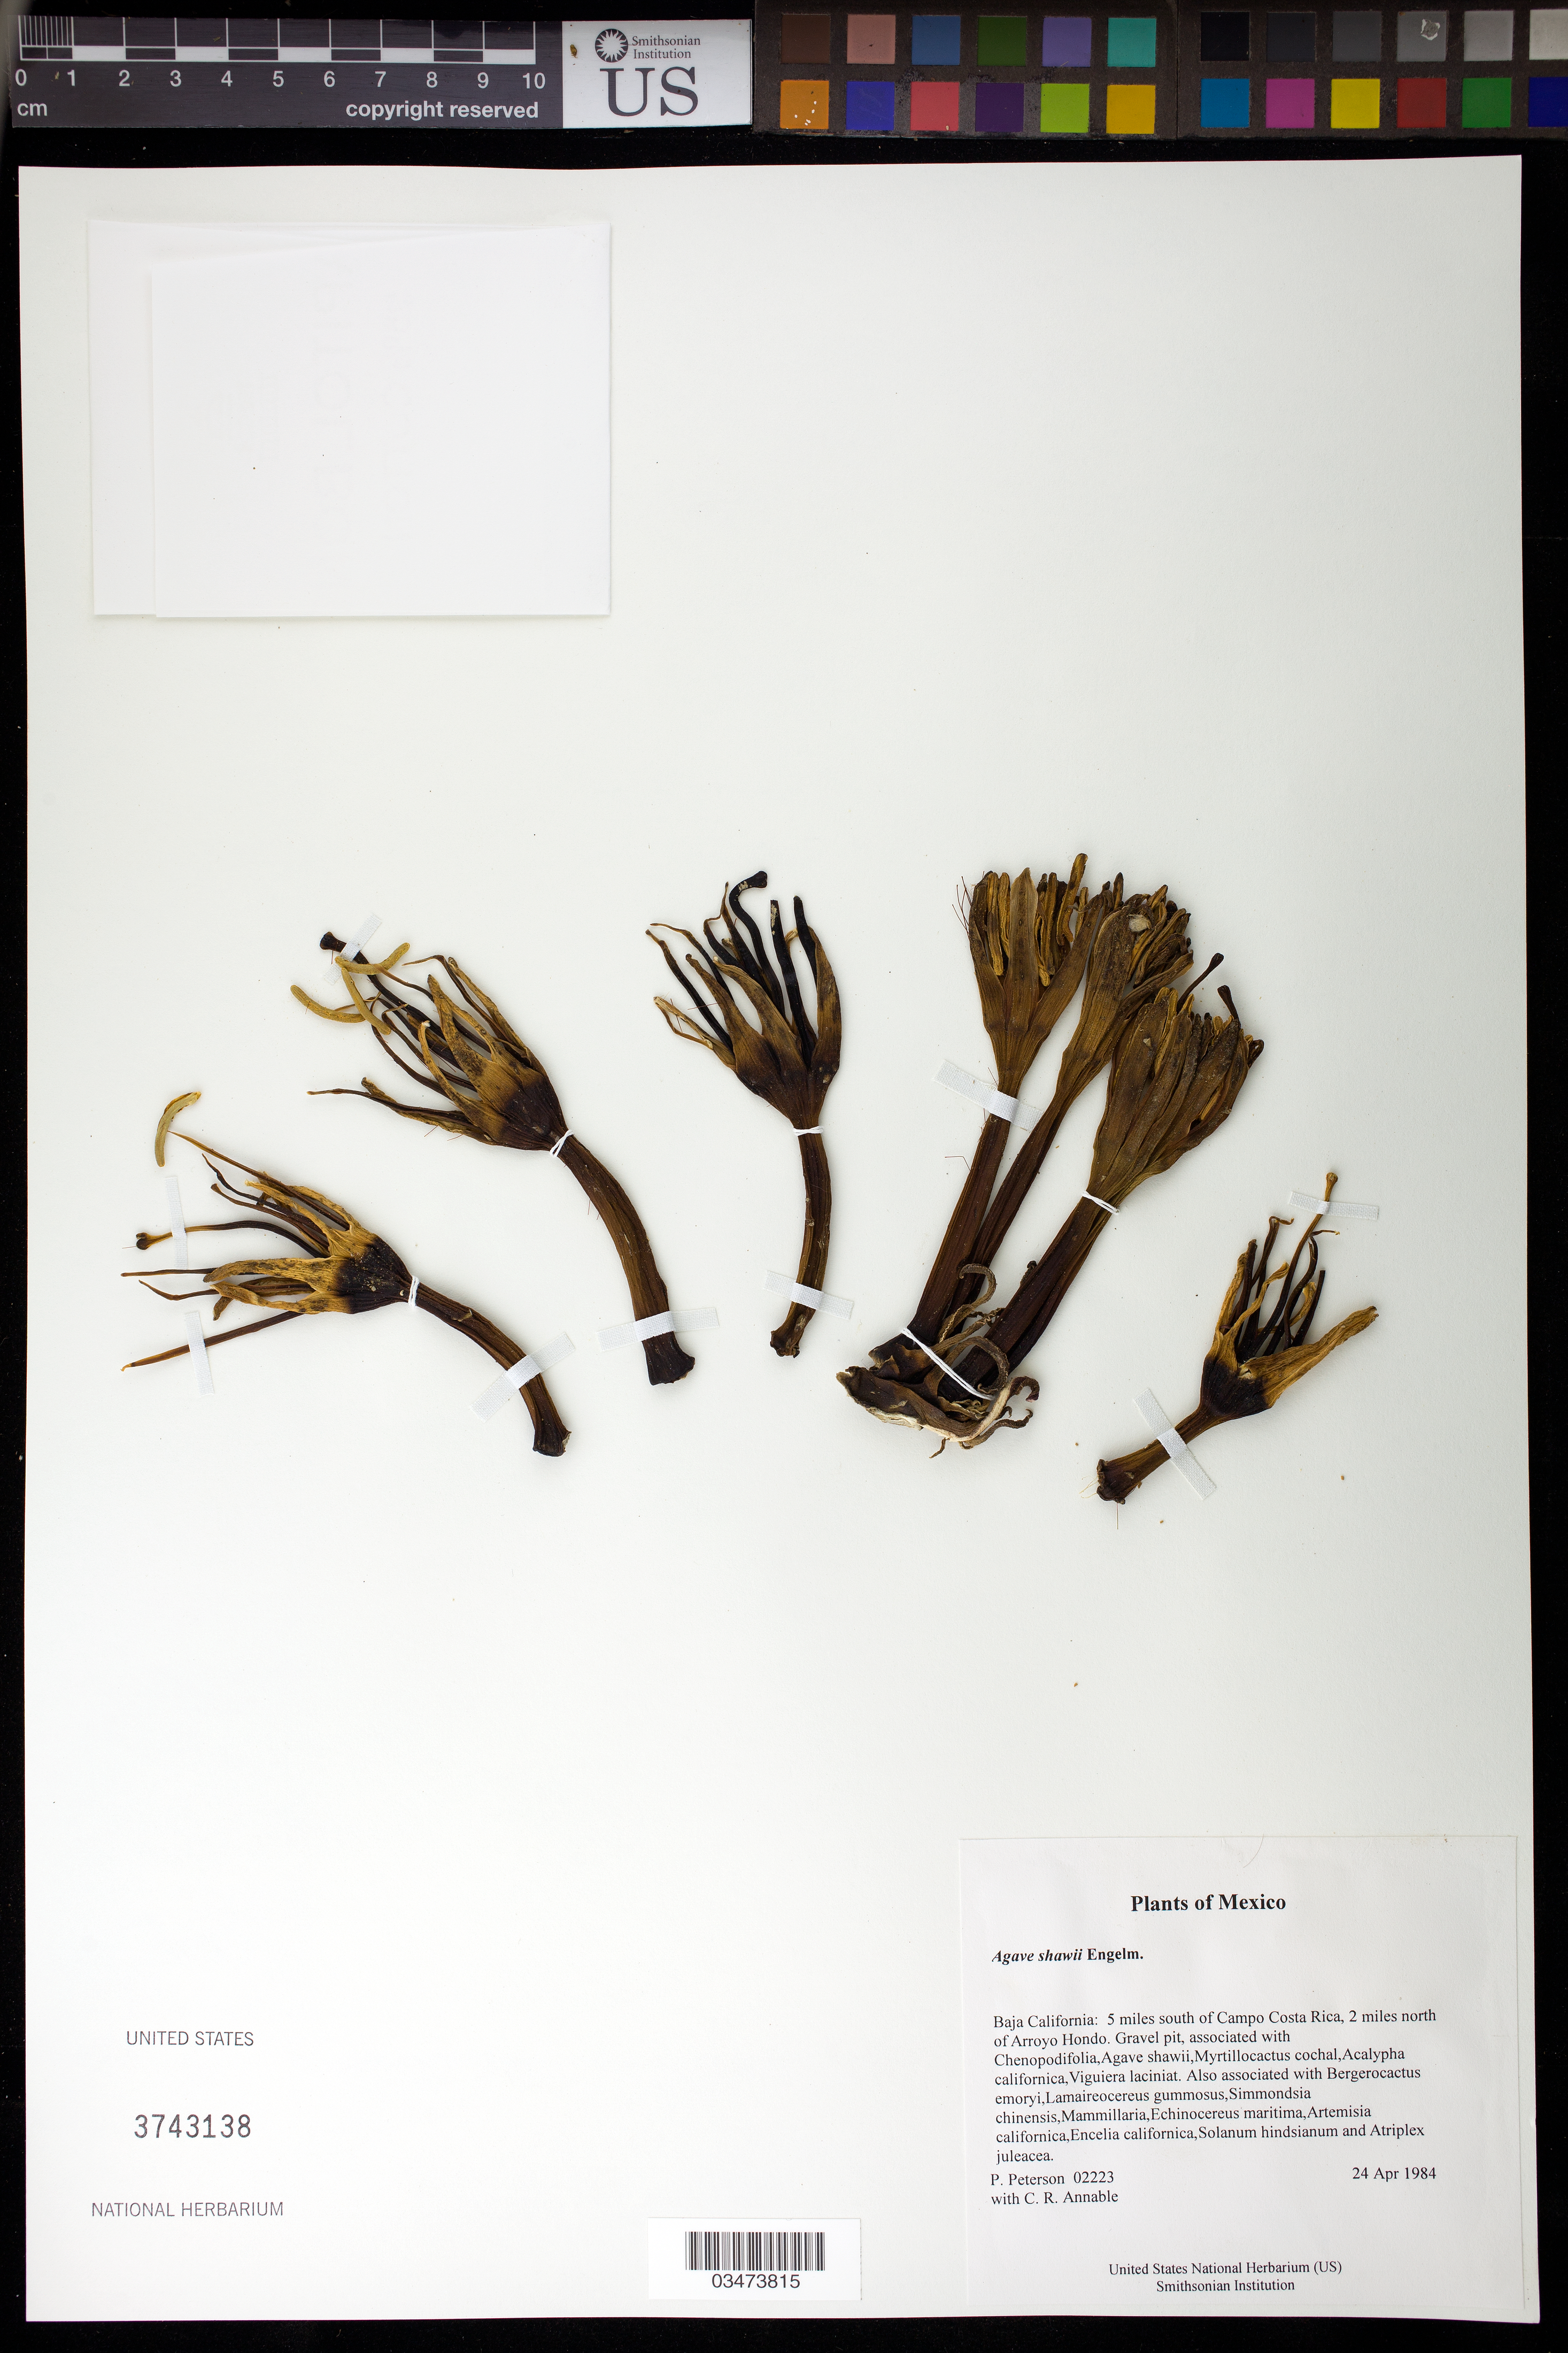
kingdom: Plantae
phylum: Tracheophyta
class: Liliopsida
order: Asparagales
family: Asparagaceae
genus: Agave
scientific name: Agave shawii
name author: Engelm.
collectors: P. M. Peterson & C. R. Annable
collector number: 02223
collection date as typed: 24 Apr 1984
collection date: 1984-04-24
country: Mexico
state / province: Baja California Norte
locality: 5 miles south of Campo Costa Rica, 2 miles north of Arroyo Hondo.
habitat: Gravel pit, associated with Chenopodifolia,Agave shawii,Myrtillocactus cochal,Acalypha californica,Viguiera laciniat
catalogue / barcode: US 3743138